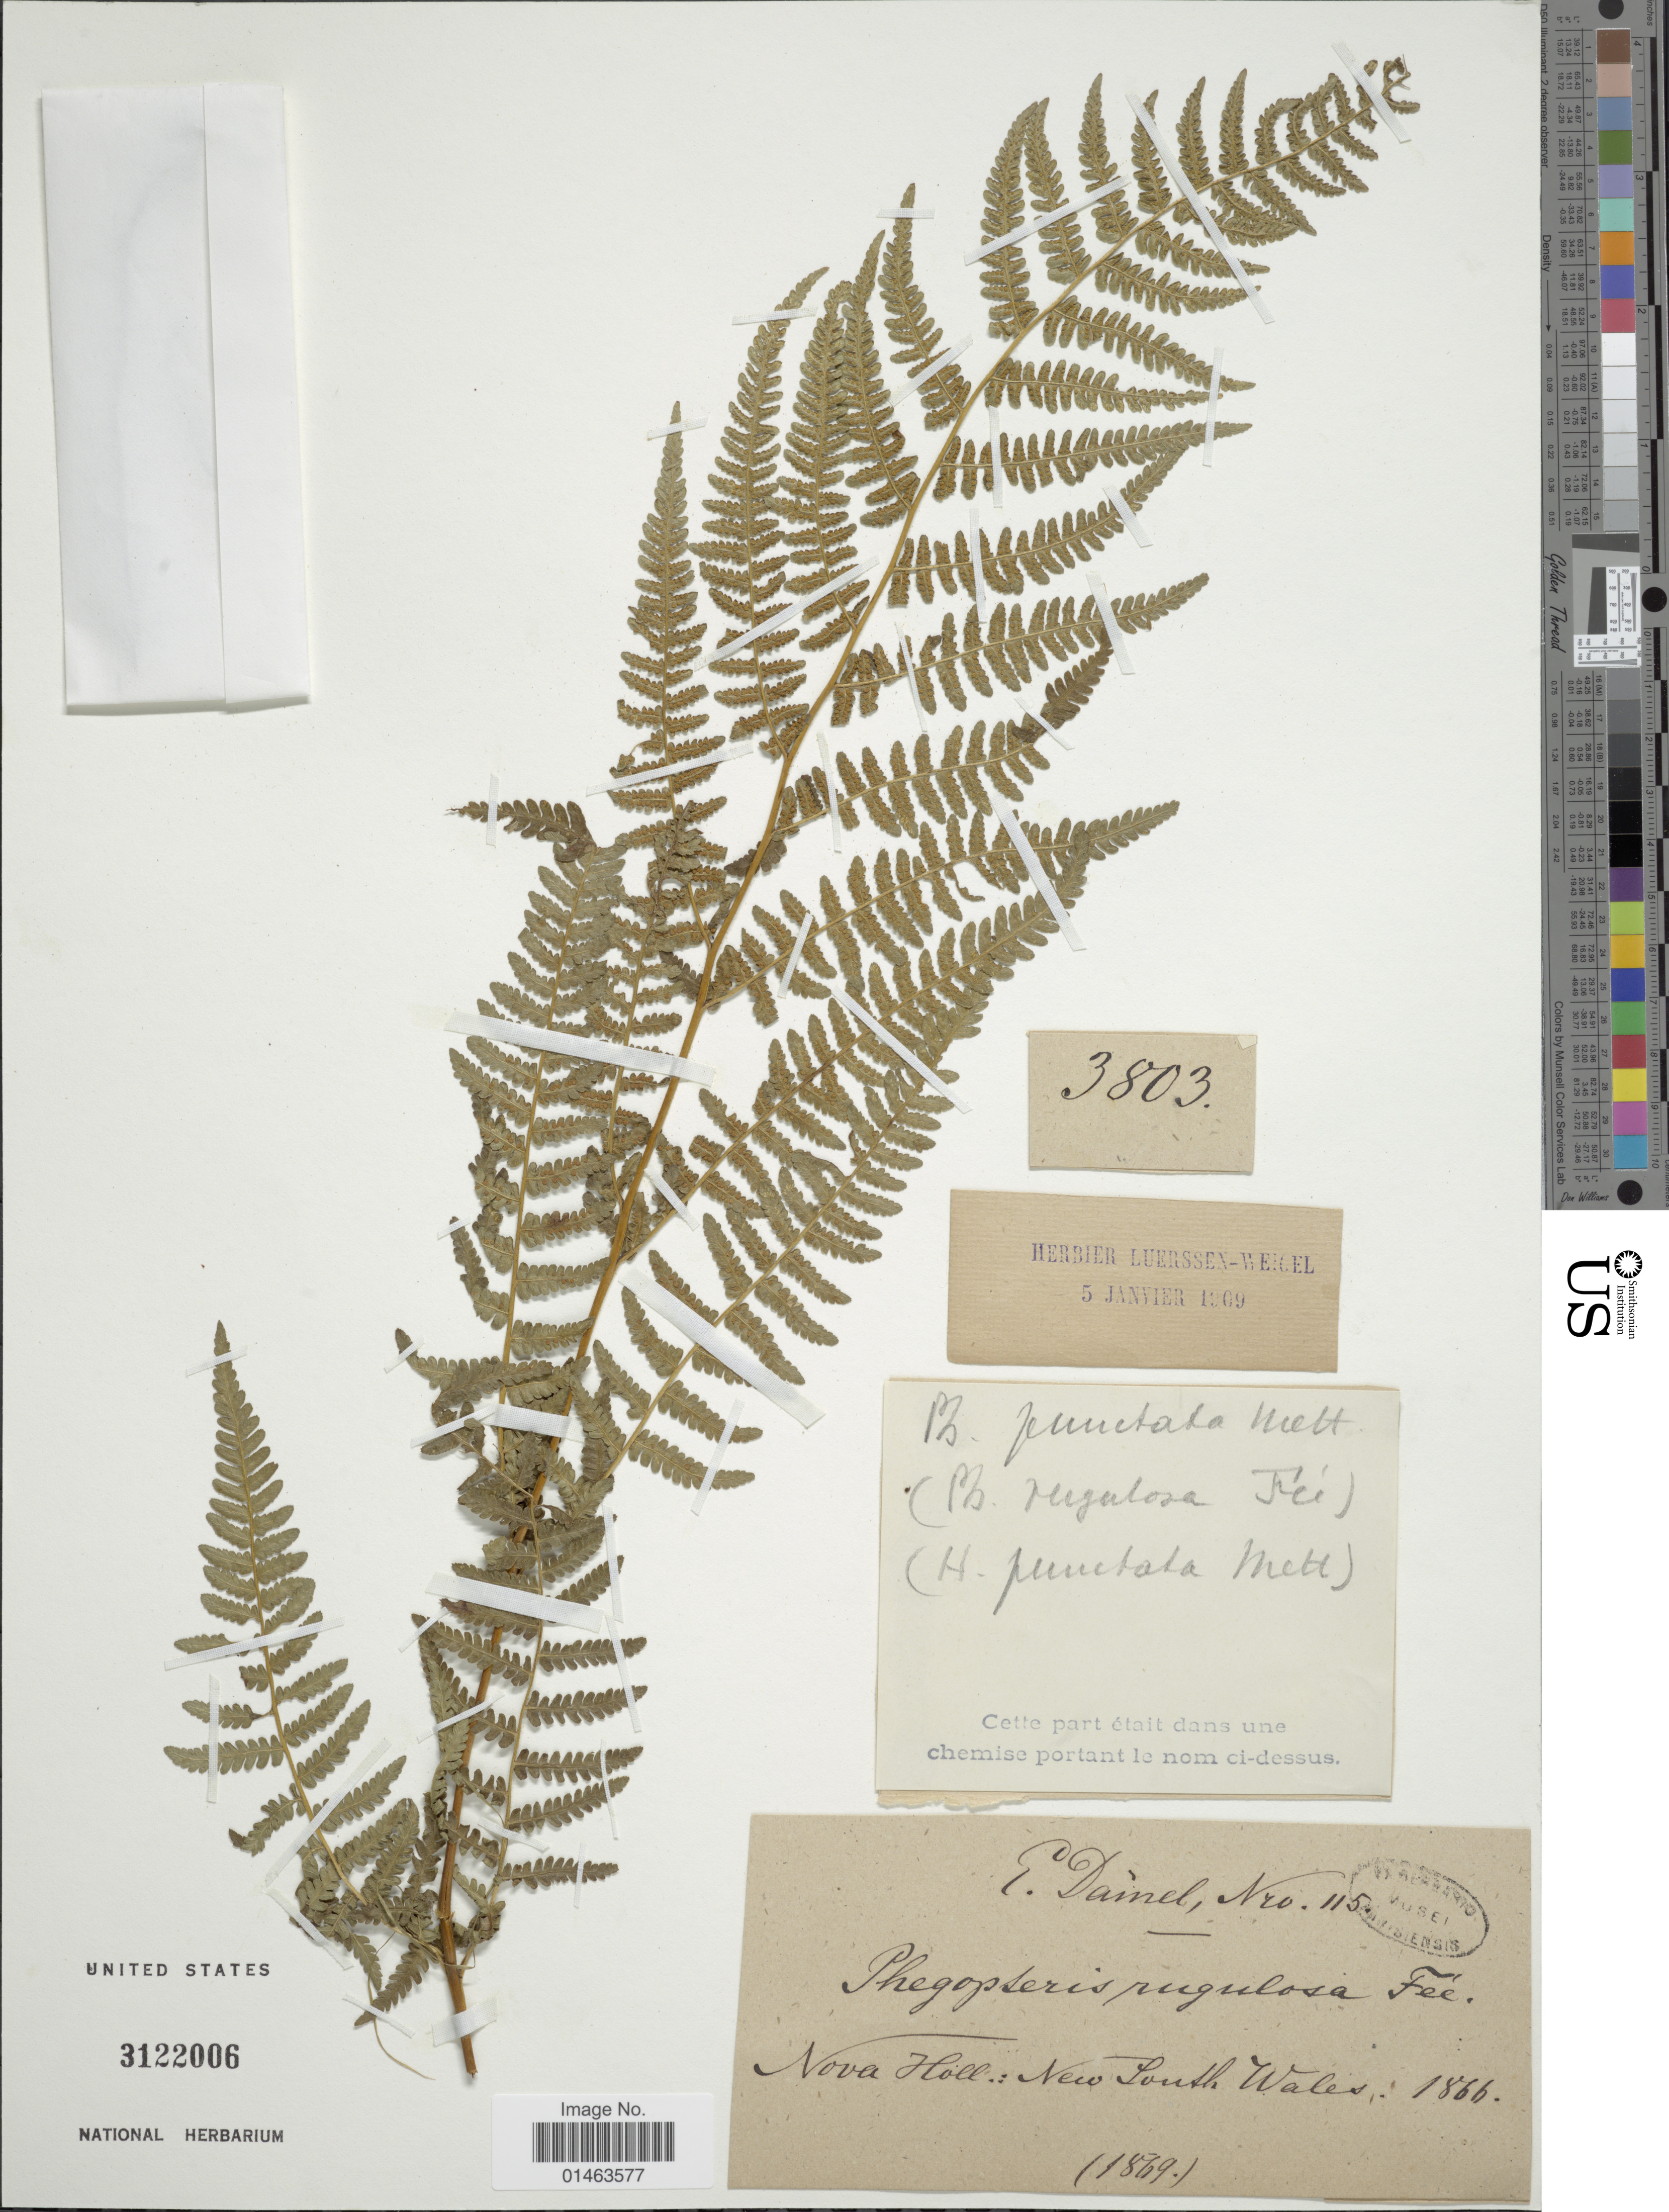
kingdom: Plantae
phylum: Tracheophyta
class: Polypodiopsida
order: Polypodiales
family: Dennstaedtiaceae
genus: Hypolepis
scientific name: Hypolepis rugosula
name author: (Labill.) J. Sm.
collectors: E. Daniel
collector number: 115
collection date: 1866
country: Australia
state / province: New South Wales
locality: Nova Holl.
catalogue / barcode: US 3122006